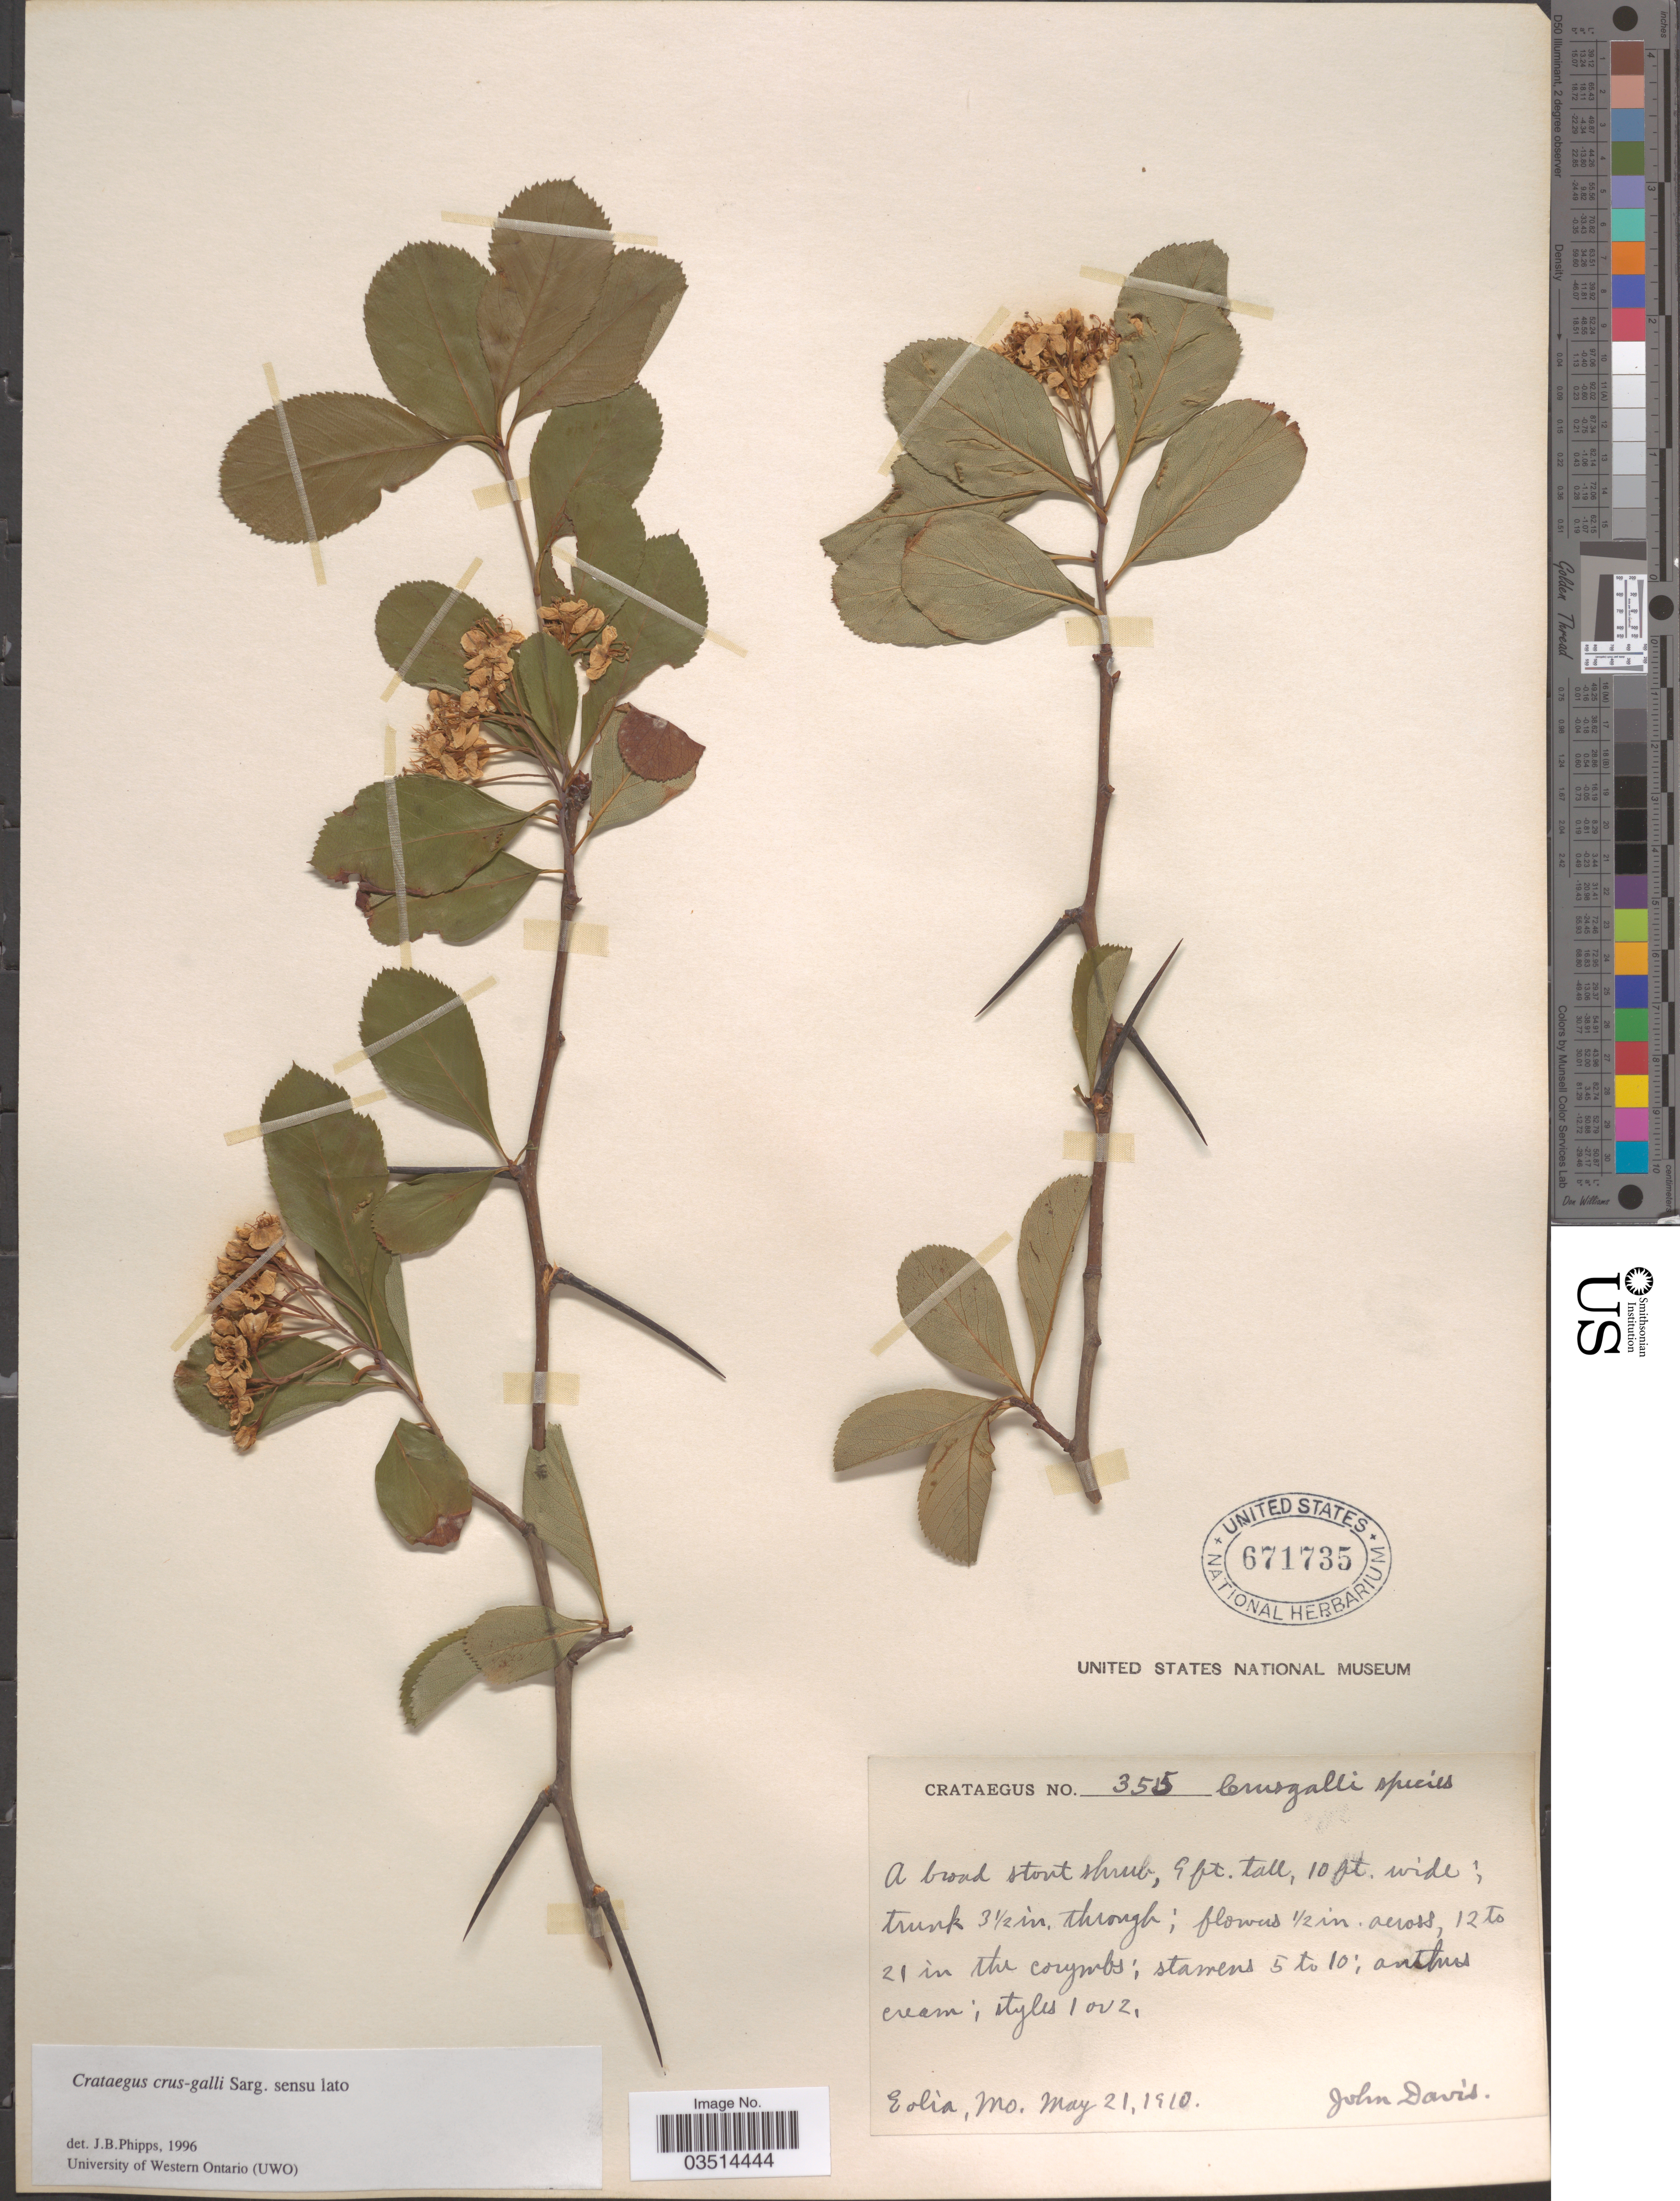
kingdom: Plantae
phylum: Tracheophyta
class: Magnoliopsida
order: Rosales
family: Rosaceae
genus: Crataegus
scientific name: Crataegus crus-galli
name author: L.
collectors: J. Davis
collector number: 355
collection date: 1910-05-21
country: United States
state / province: Missouri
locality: Eolia.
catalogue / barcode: US 671735